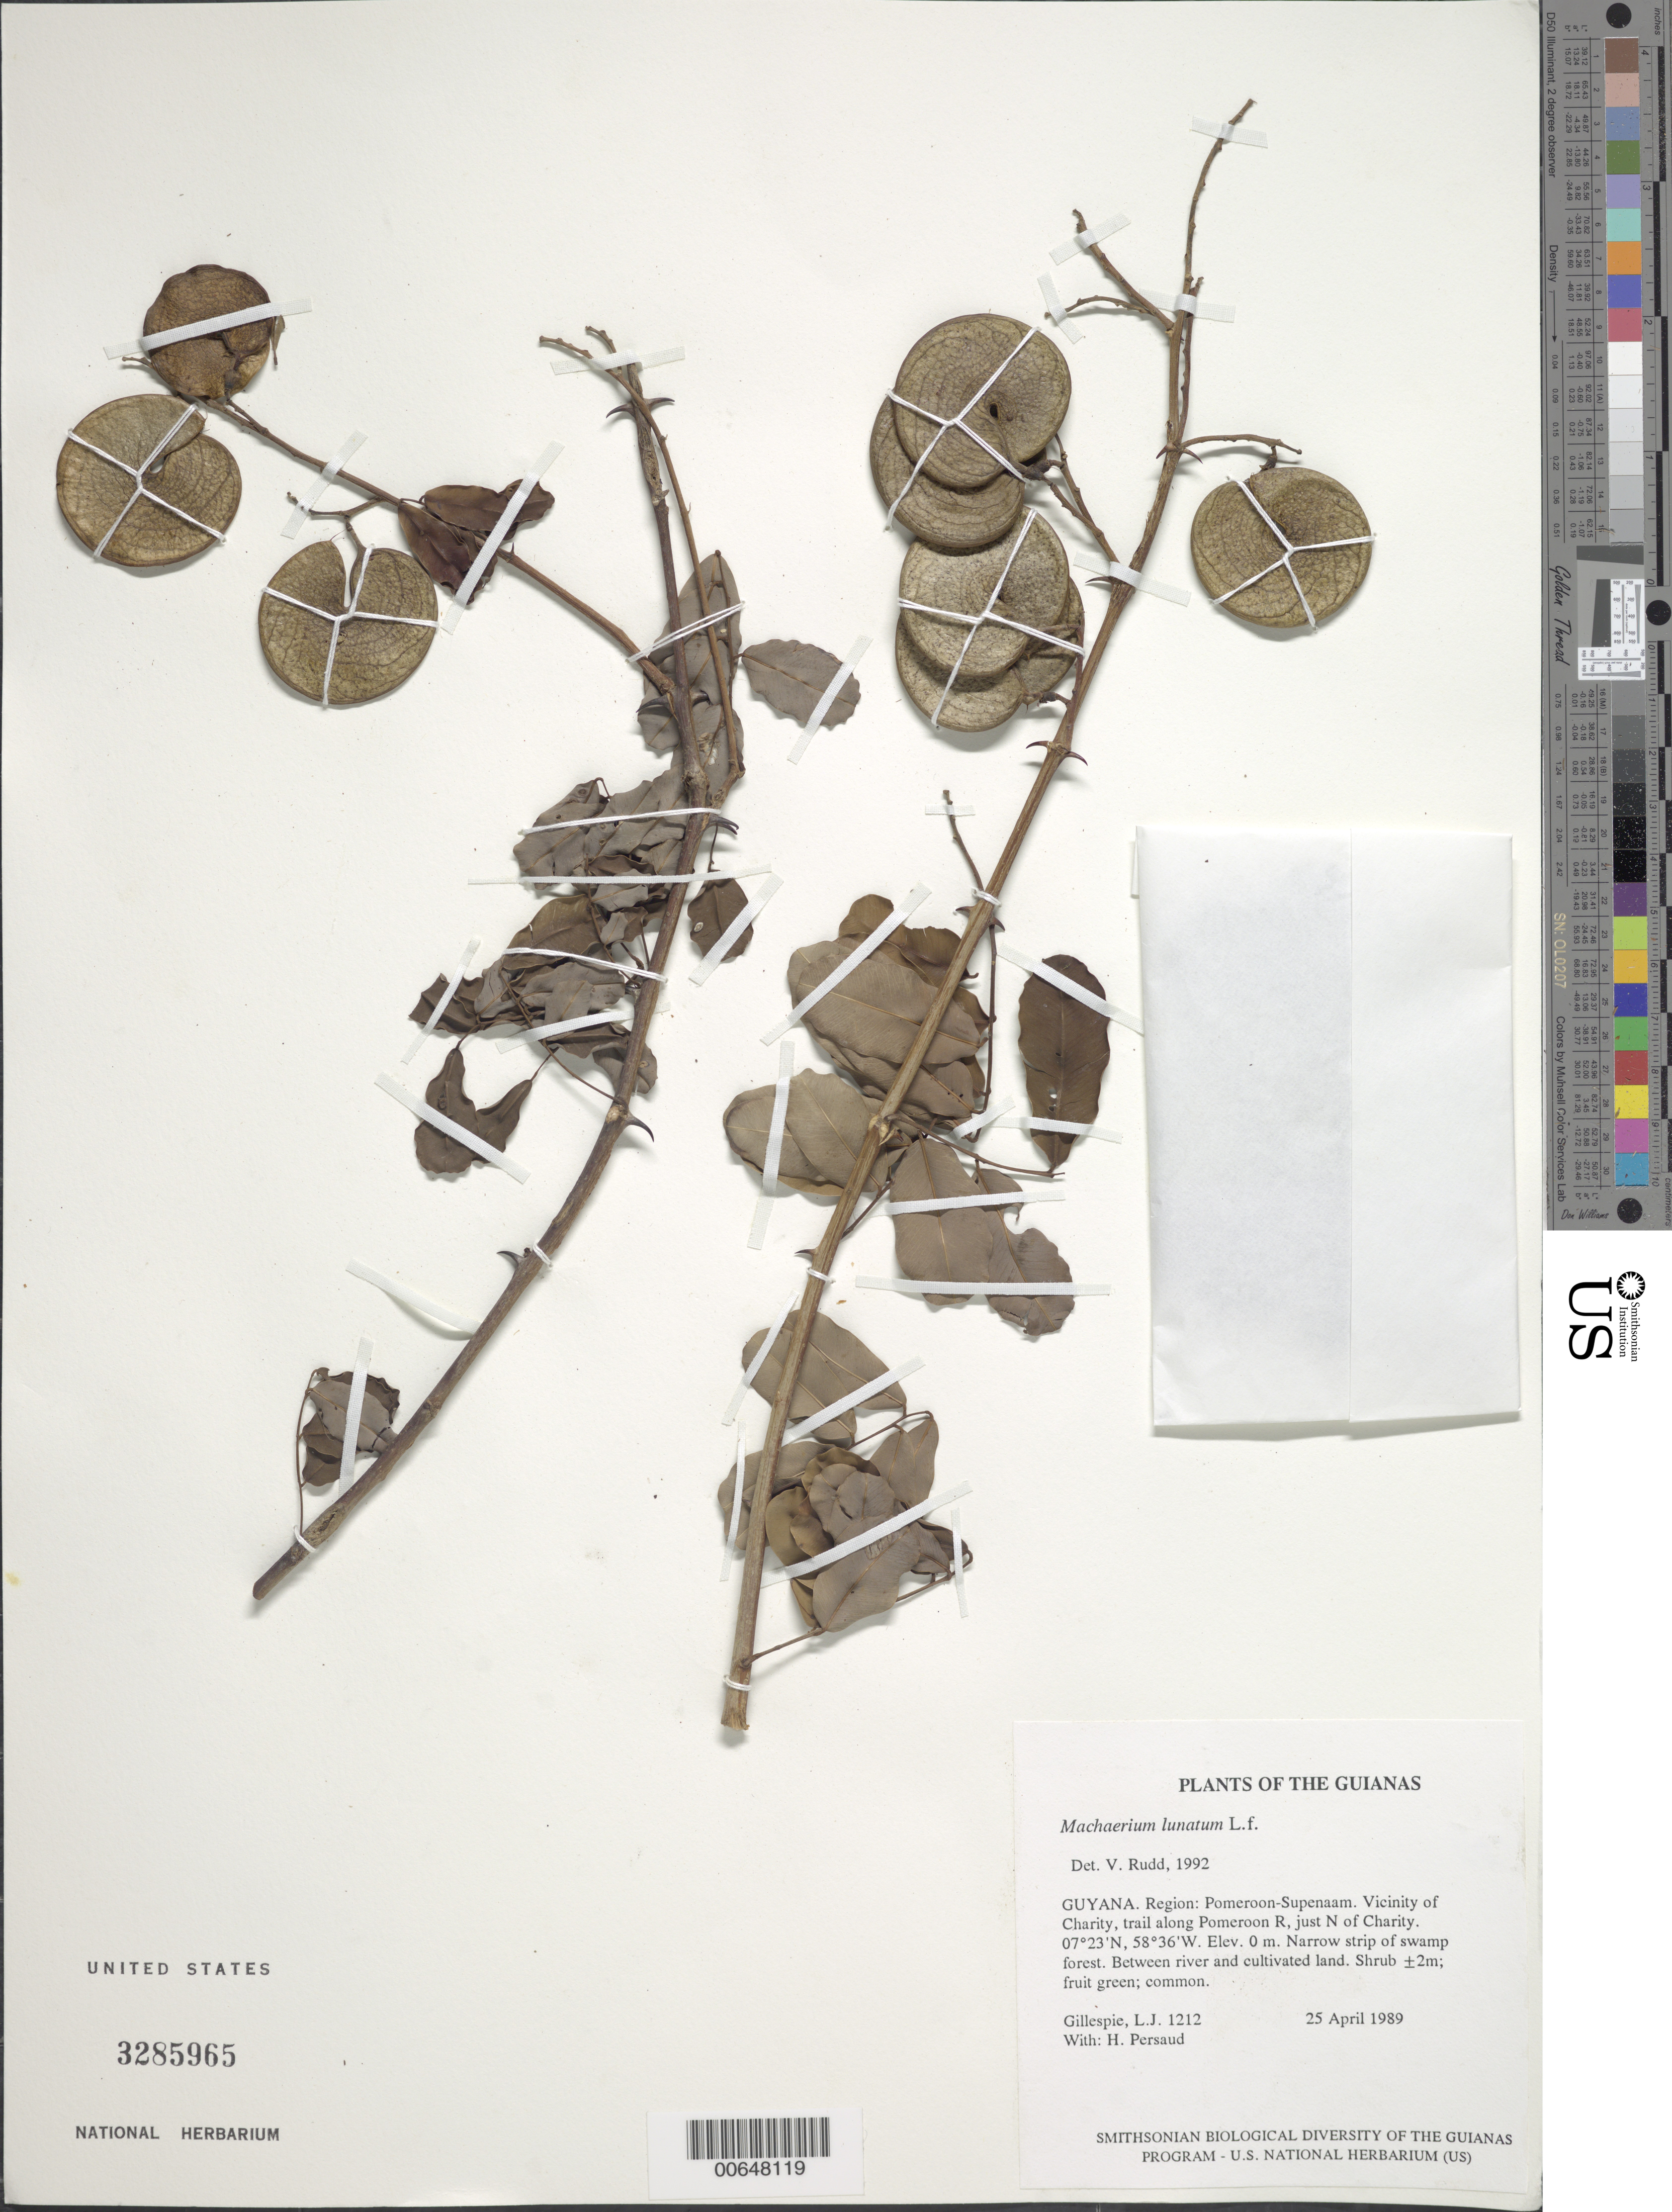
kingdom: Plantae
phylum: Tracheophyta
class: Magnoliopsida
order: Fabales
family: Fabaceae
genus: Machaerium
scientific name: Machaerium lunatum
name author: (L. f.) Ducke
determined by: Rudd, V. E.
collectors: L. J. Gillespie & H. Persaud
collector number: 1212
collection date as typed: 25 April 1989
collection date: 1989-04-25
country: Guyana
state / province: Pomeroon-Supenaam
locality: Vicinity of Charity, trail along Pomeroon R, just N of Charity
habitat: Narrow strip of Swamp forestBetween river and cultivated land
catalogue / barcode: US 3285965